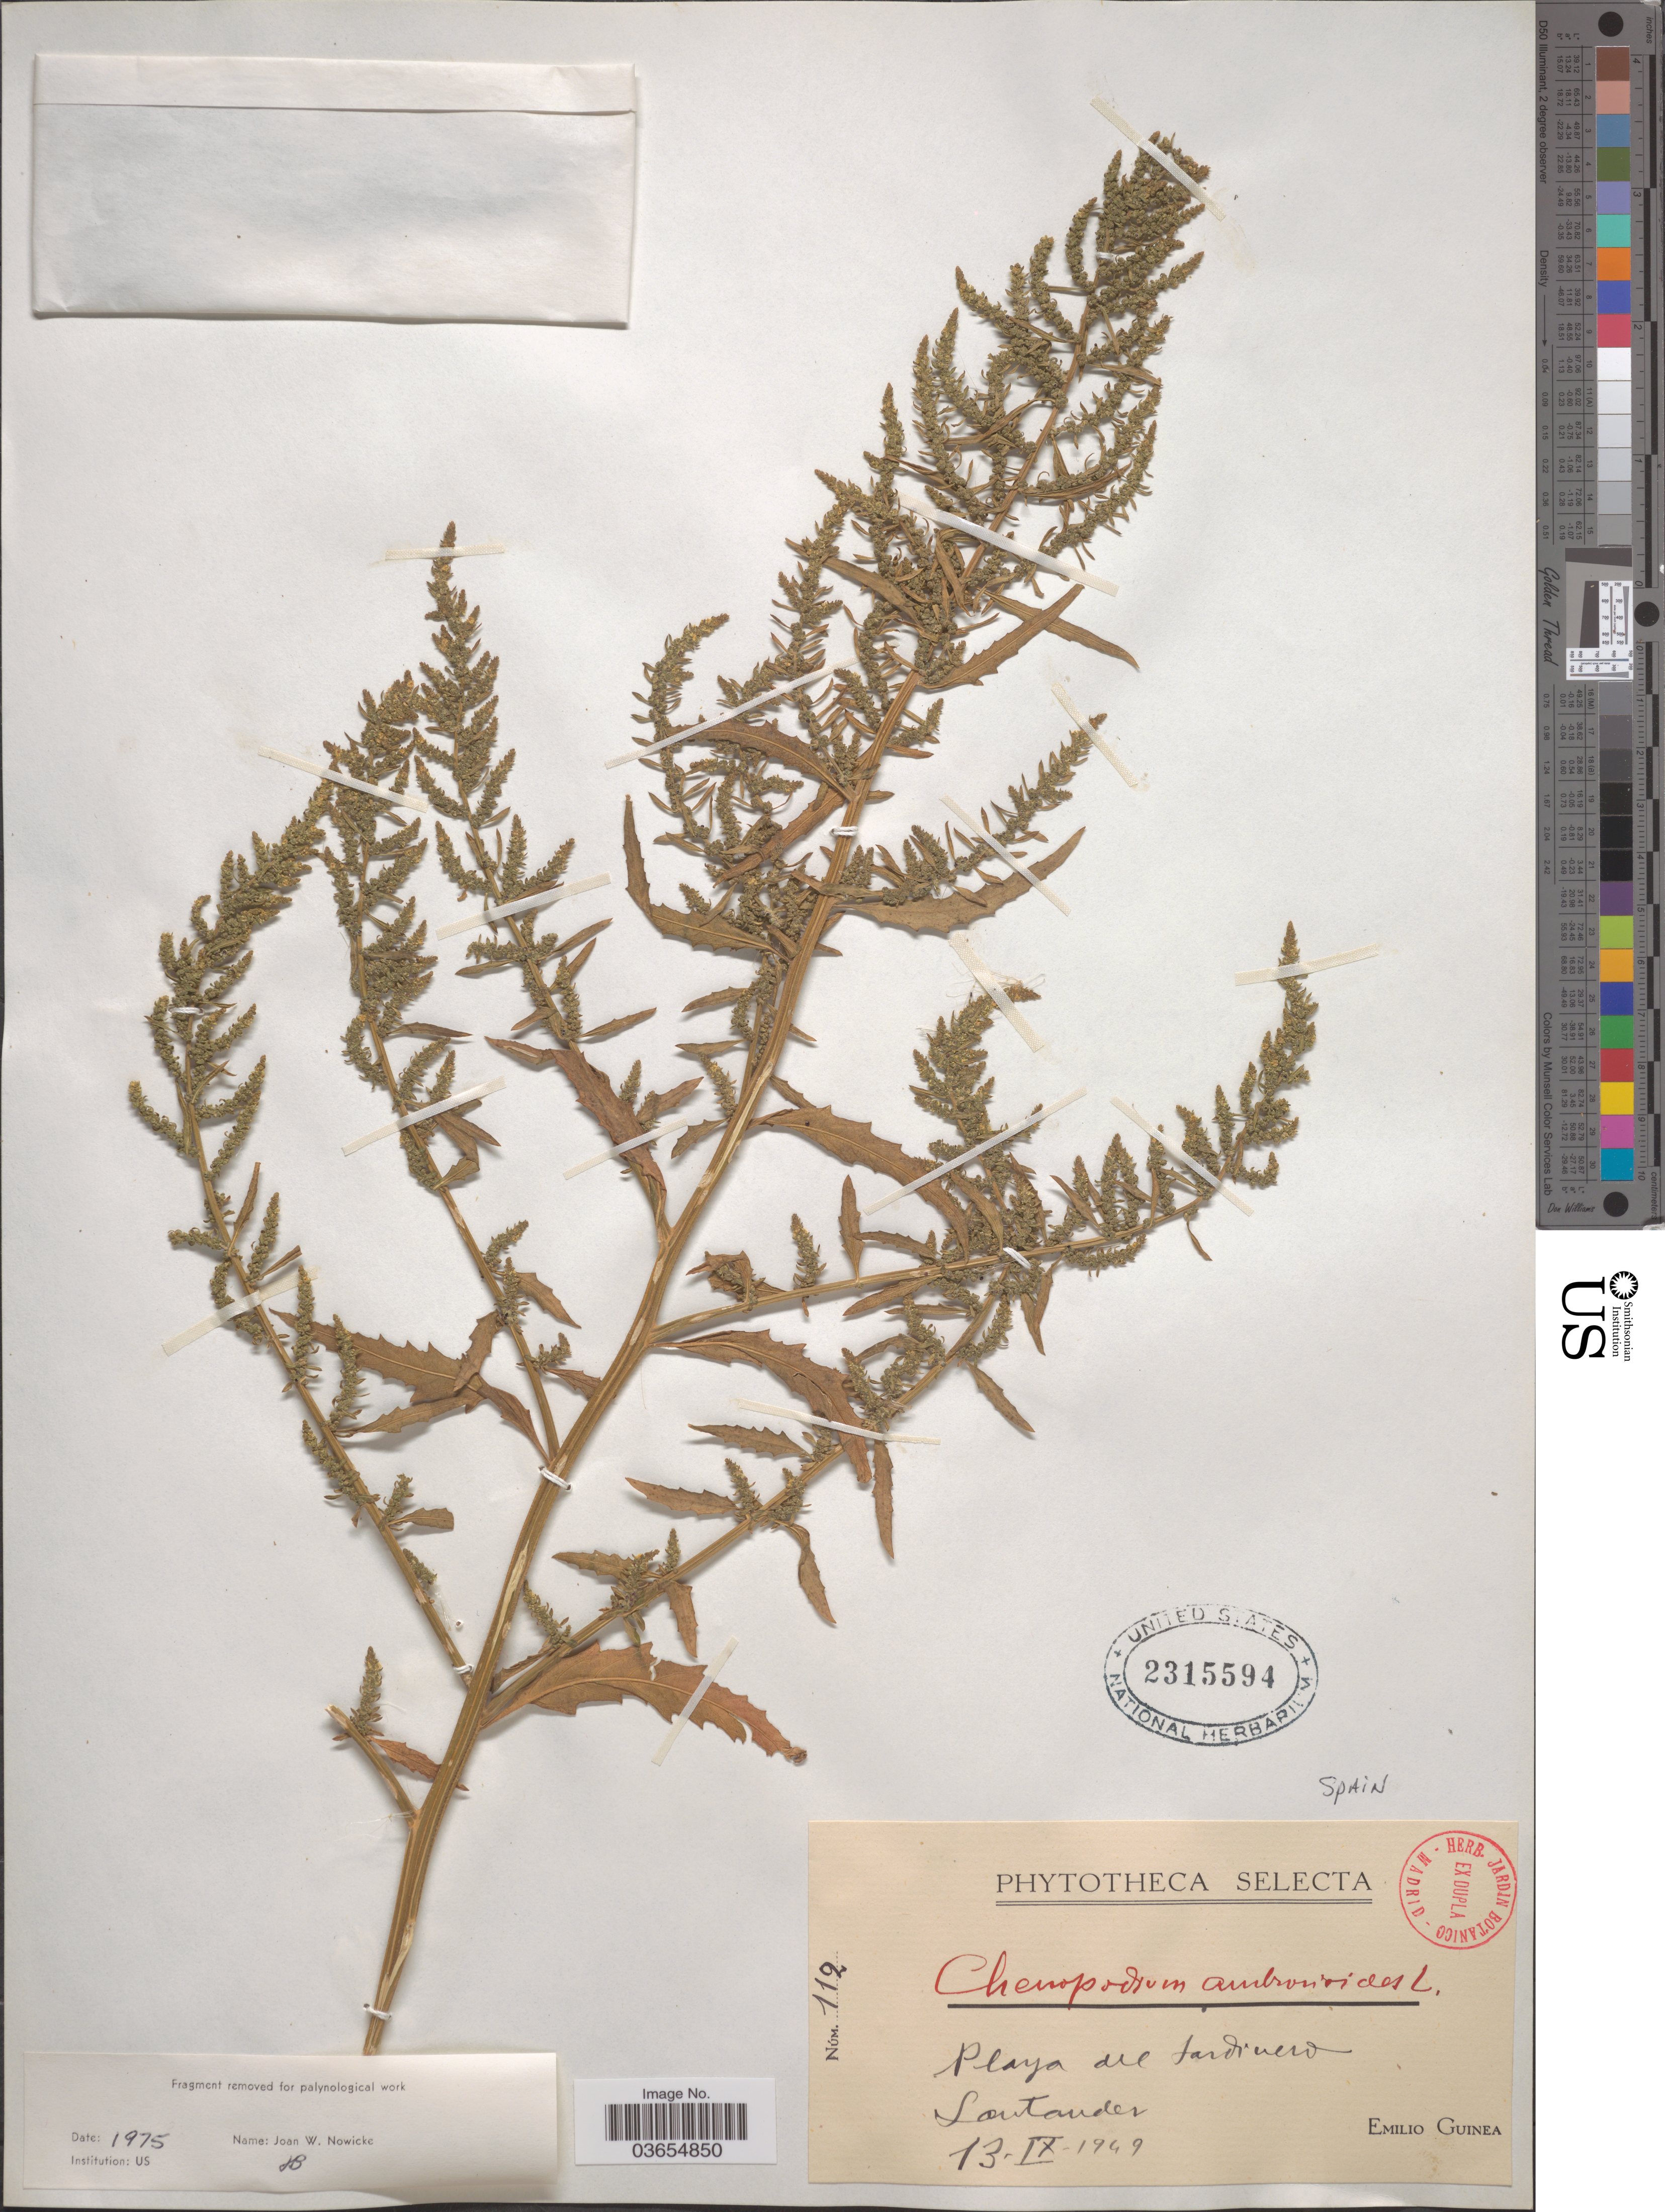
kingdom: Plantae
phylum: Tracheophyta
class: Magnoliopsida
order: Caryophyllales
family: Amaranthaceae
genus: Chenopodium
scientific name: Chenopodium ambrosioides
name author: L.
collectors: E. Guinea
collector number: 112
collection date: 1949-09-13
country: Spain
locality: Playa del Sardinero. Santander.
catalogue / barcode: US 2315594